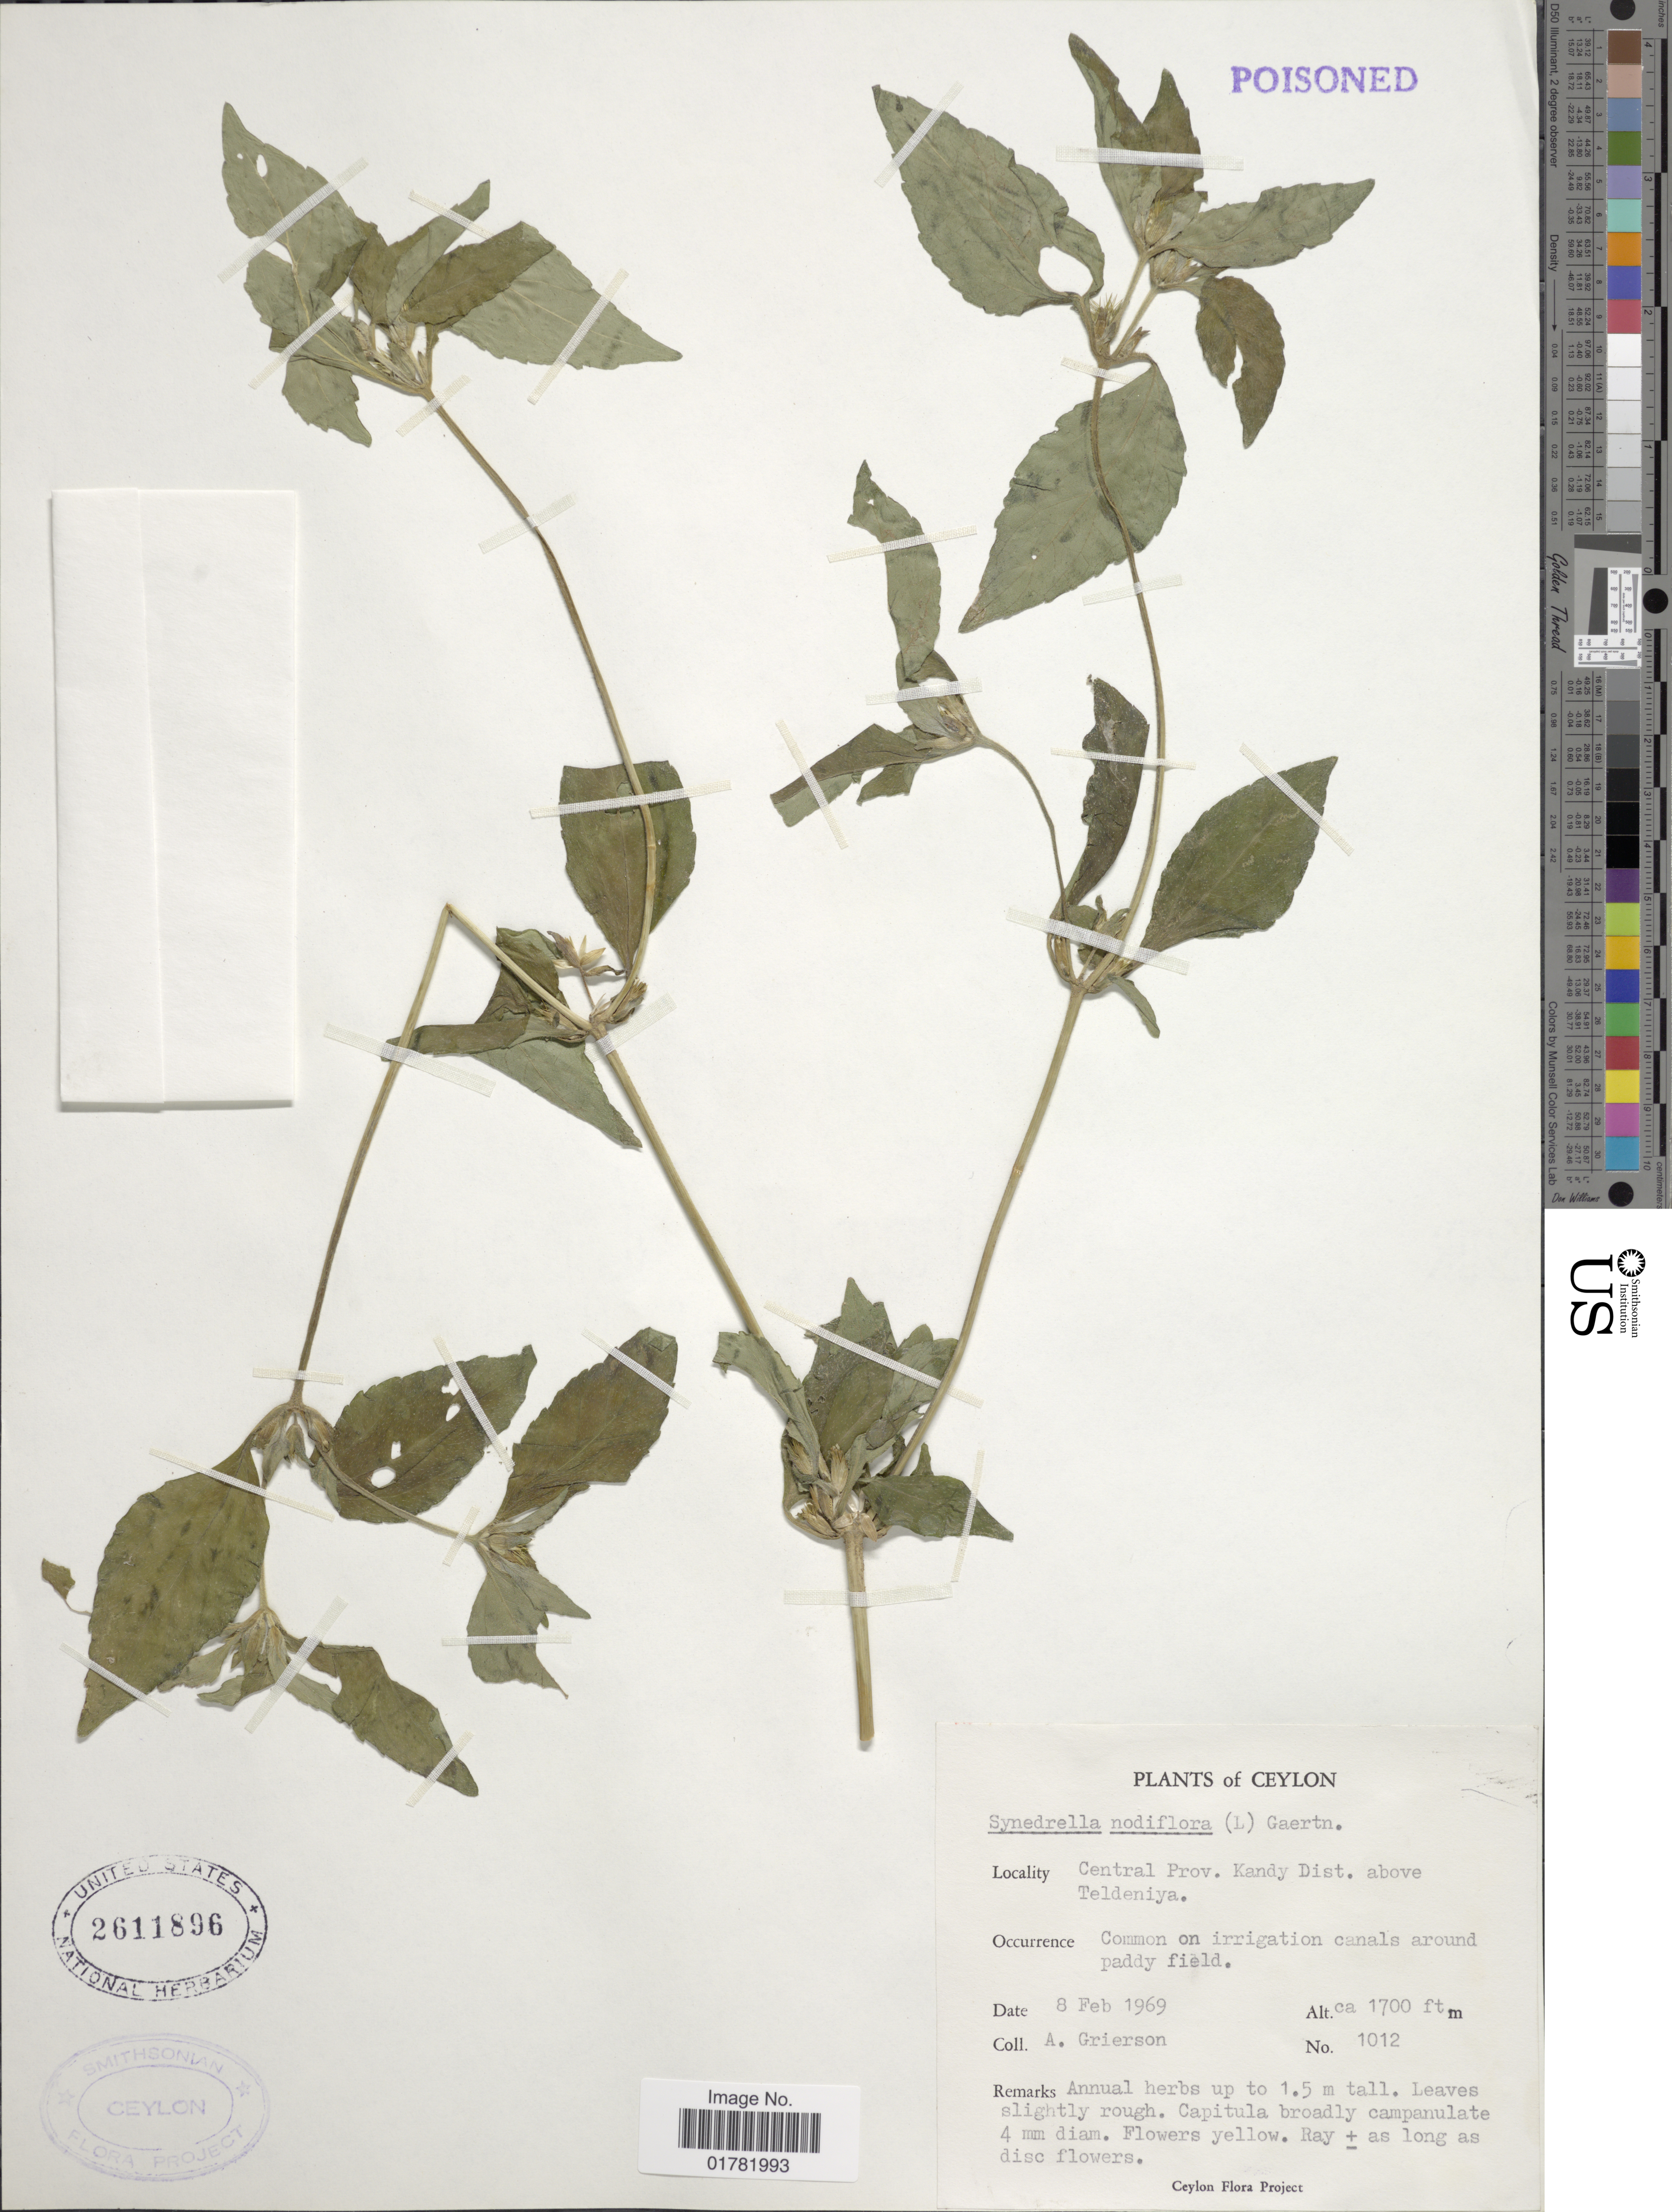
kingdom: Plantae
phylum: Tracheophyta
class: Magnoliopsida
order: Asterales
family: Asteraceae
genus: Synedrella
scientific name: Synedrella nodiflora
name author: (L.) Gaertn.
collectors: A. Grierson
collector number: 1012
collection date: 1969-02-08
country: Sri Lanka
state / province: Central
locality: Ceylon, Central Prov. kandy Dist. above Teldeniya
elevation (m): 518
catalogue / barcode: US 2611896